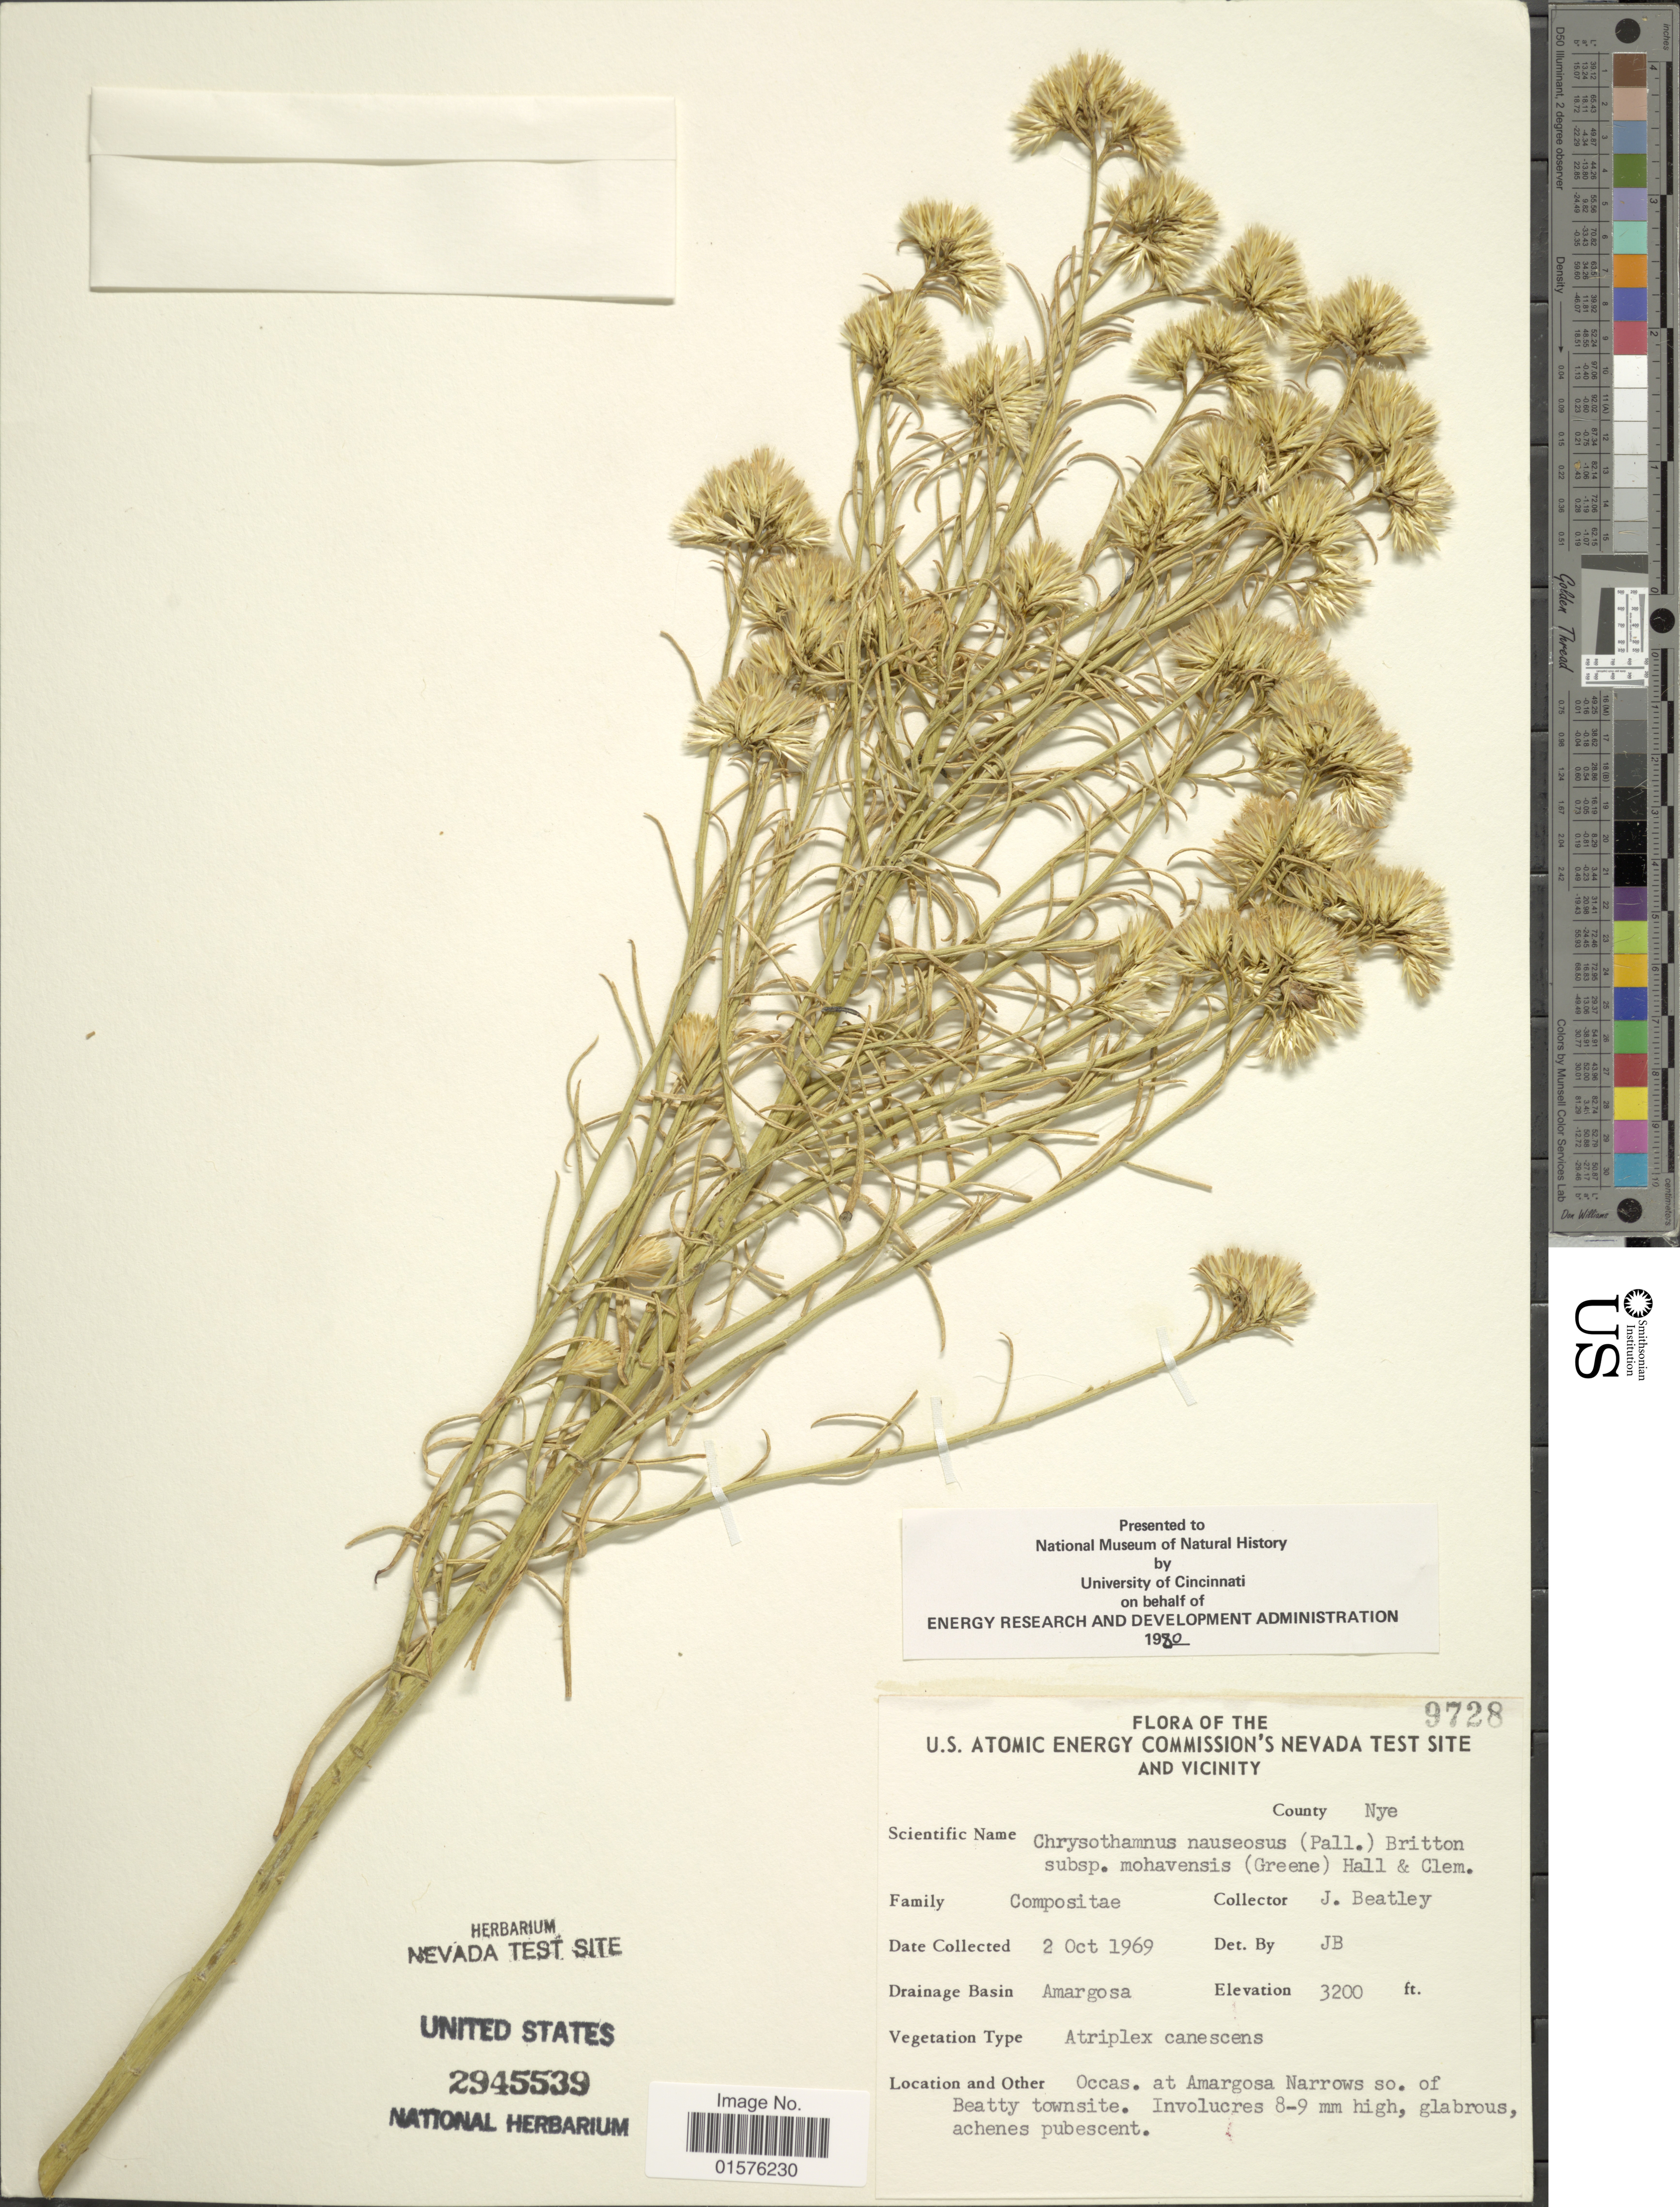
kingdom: Plantae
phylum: Tracheophyta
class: Magnoliopsida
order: Asterales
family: Asteraceae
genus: Ericameria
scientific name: Ericameria nauseosa var. mohavensis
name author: (S.W. Greene) G.L. Nesom & G.I. Baird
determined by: Urbatsch, Lowell E., Curator (LSU), Louisiana State University (UNITED STATES)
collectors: J. C. Beatley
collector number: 9728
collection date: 1969-10-02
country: United States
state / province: Nevada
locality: The U.S. Atomic Energy Commision's Nevada test site and vicinity, County: Nye, Drainage basin: Amargosa, at Amargosa Narrows so. of Beatty townsite.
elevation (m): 975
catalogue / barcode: US 2945539